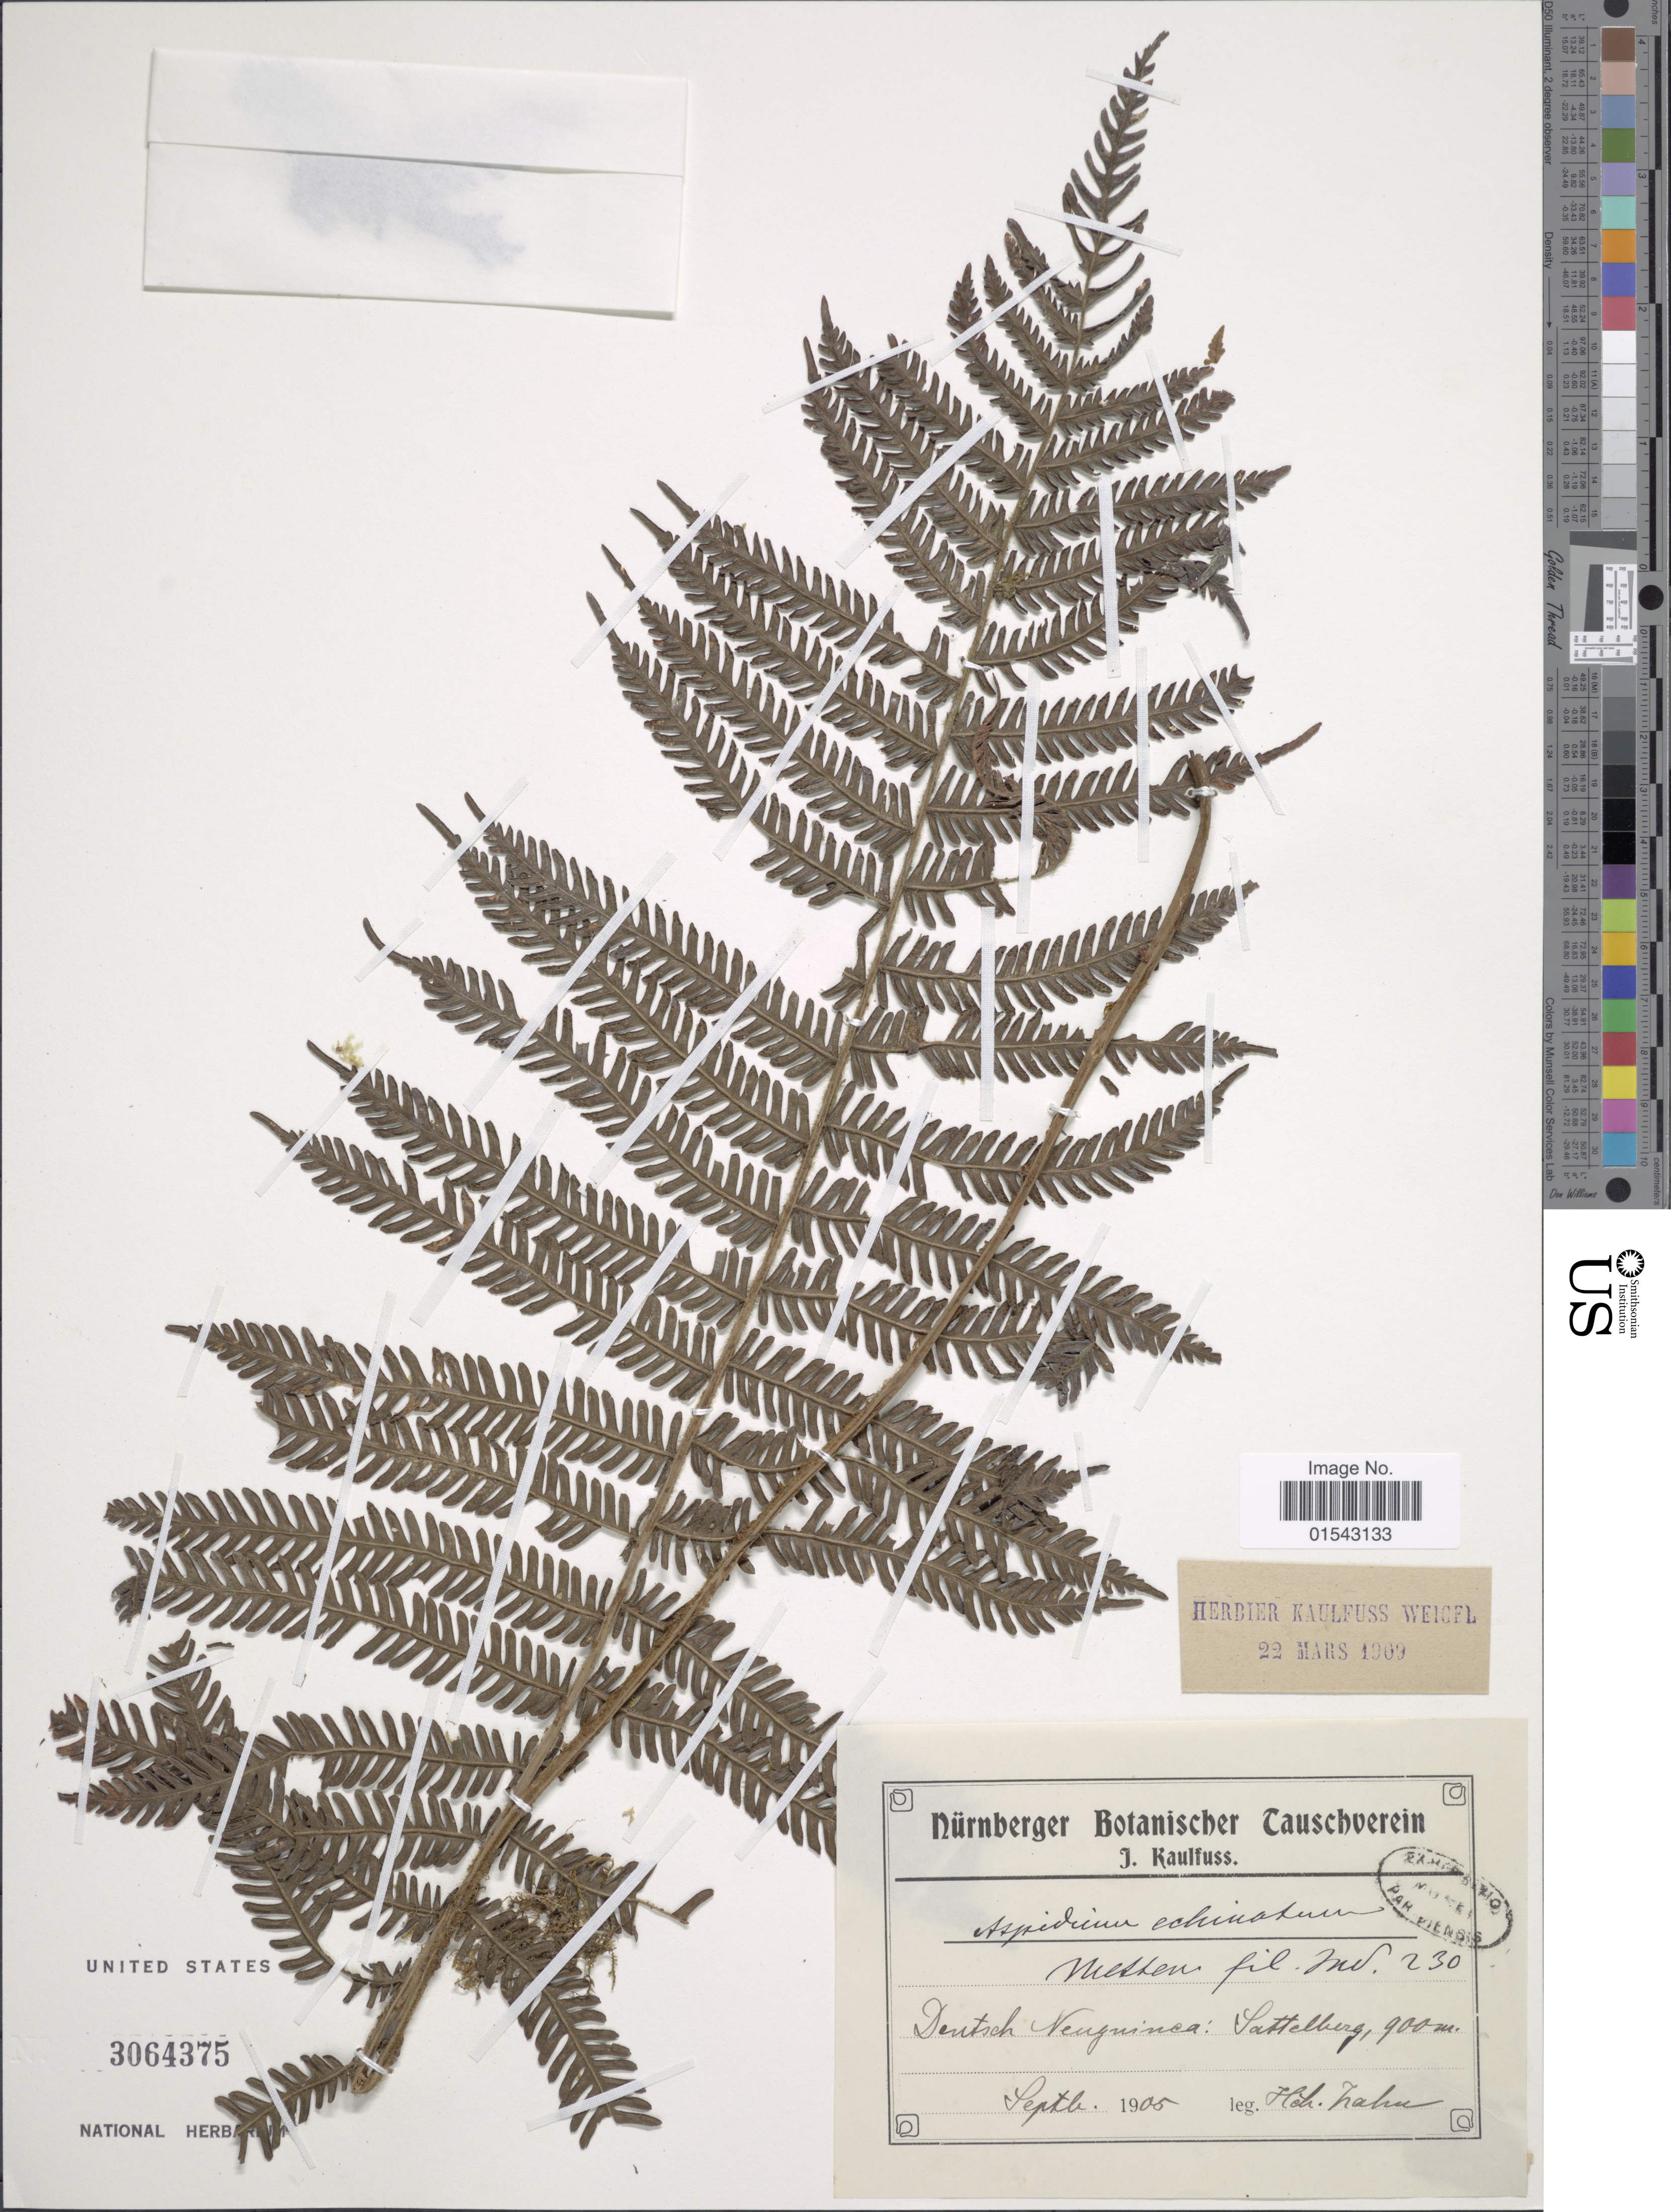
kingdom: Plantae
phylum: Tracheophyta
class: Polypodiopsida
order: Polypodiales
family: Thelypteridaceae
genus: Mesophlebion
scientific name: Mesophlebion echinatum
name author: (Mett.) Holttum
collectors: H. Lahu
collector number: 230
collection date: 1905-09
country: Germany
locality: Deutsch Nengminca: Pattelberg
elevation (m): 900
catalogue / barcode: US 3064375